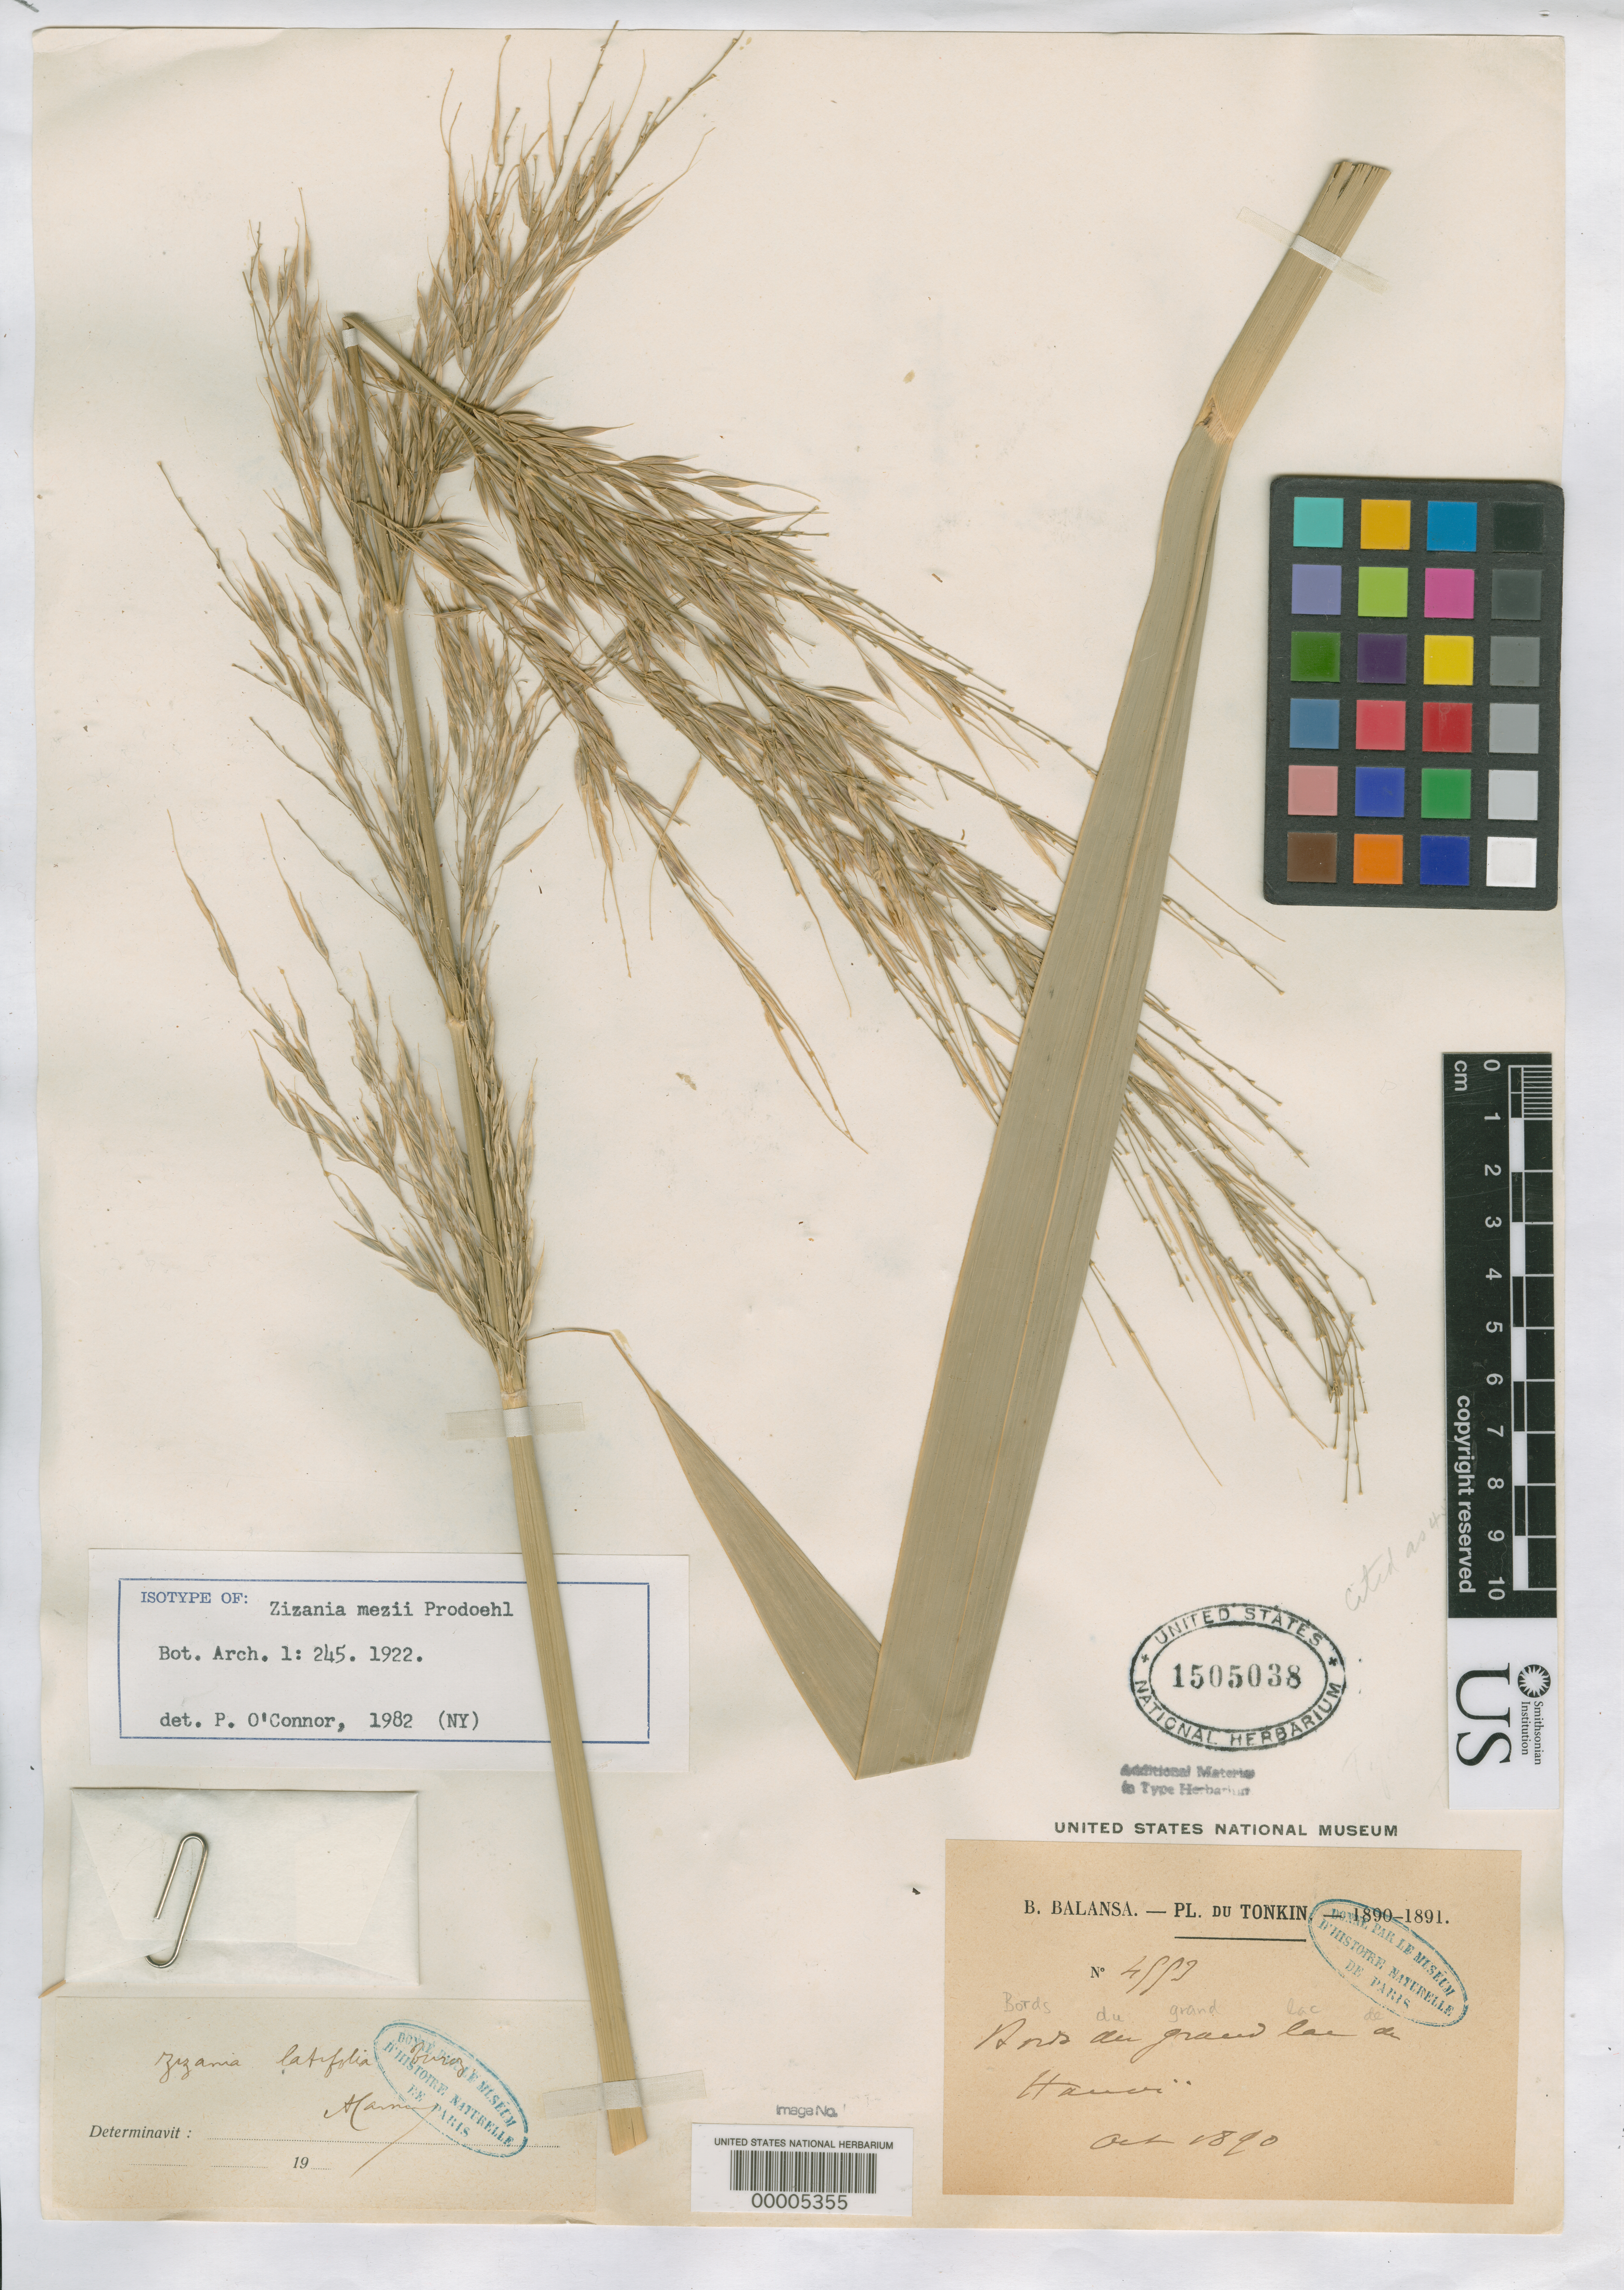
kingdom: Plantae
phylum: Tracheophyta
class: Liliopsida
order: Poales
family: Poaceae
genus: Zizania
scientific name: Zizania mezii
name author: Prod.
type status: Isotype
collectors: B. Balansa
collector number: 4993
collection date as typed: Oct 1890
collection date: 1890-10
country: Vietnam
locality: Tonkin.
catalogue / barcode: US 1505038